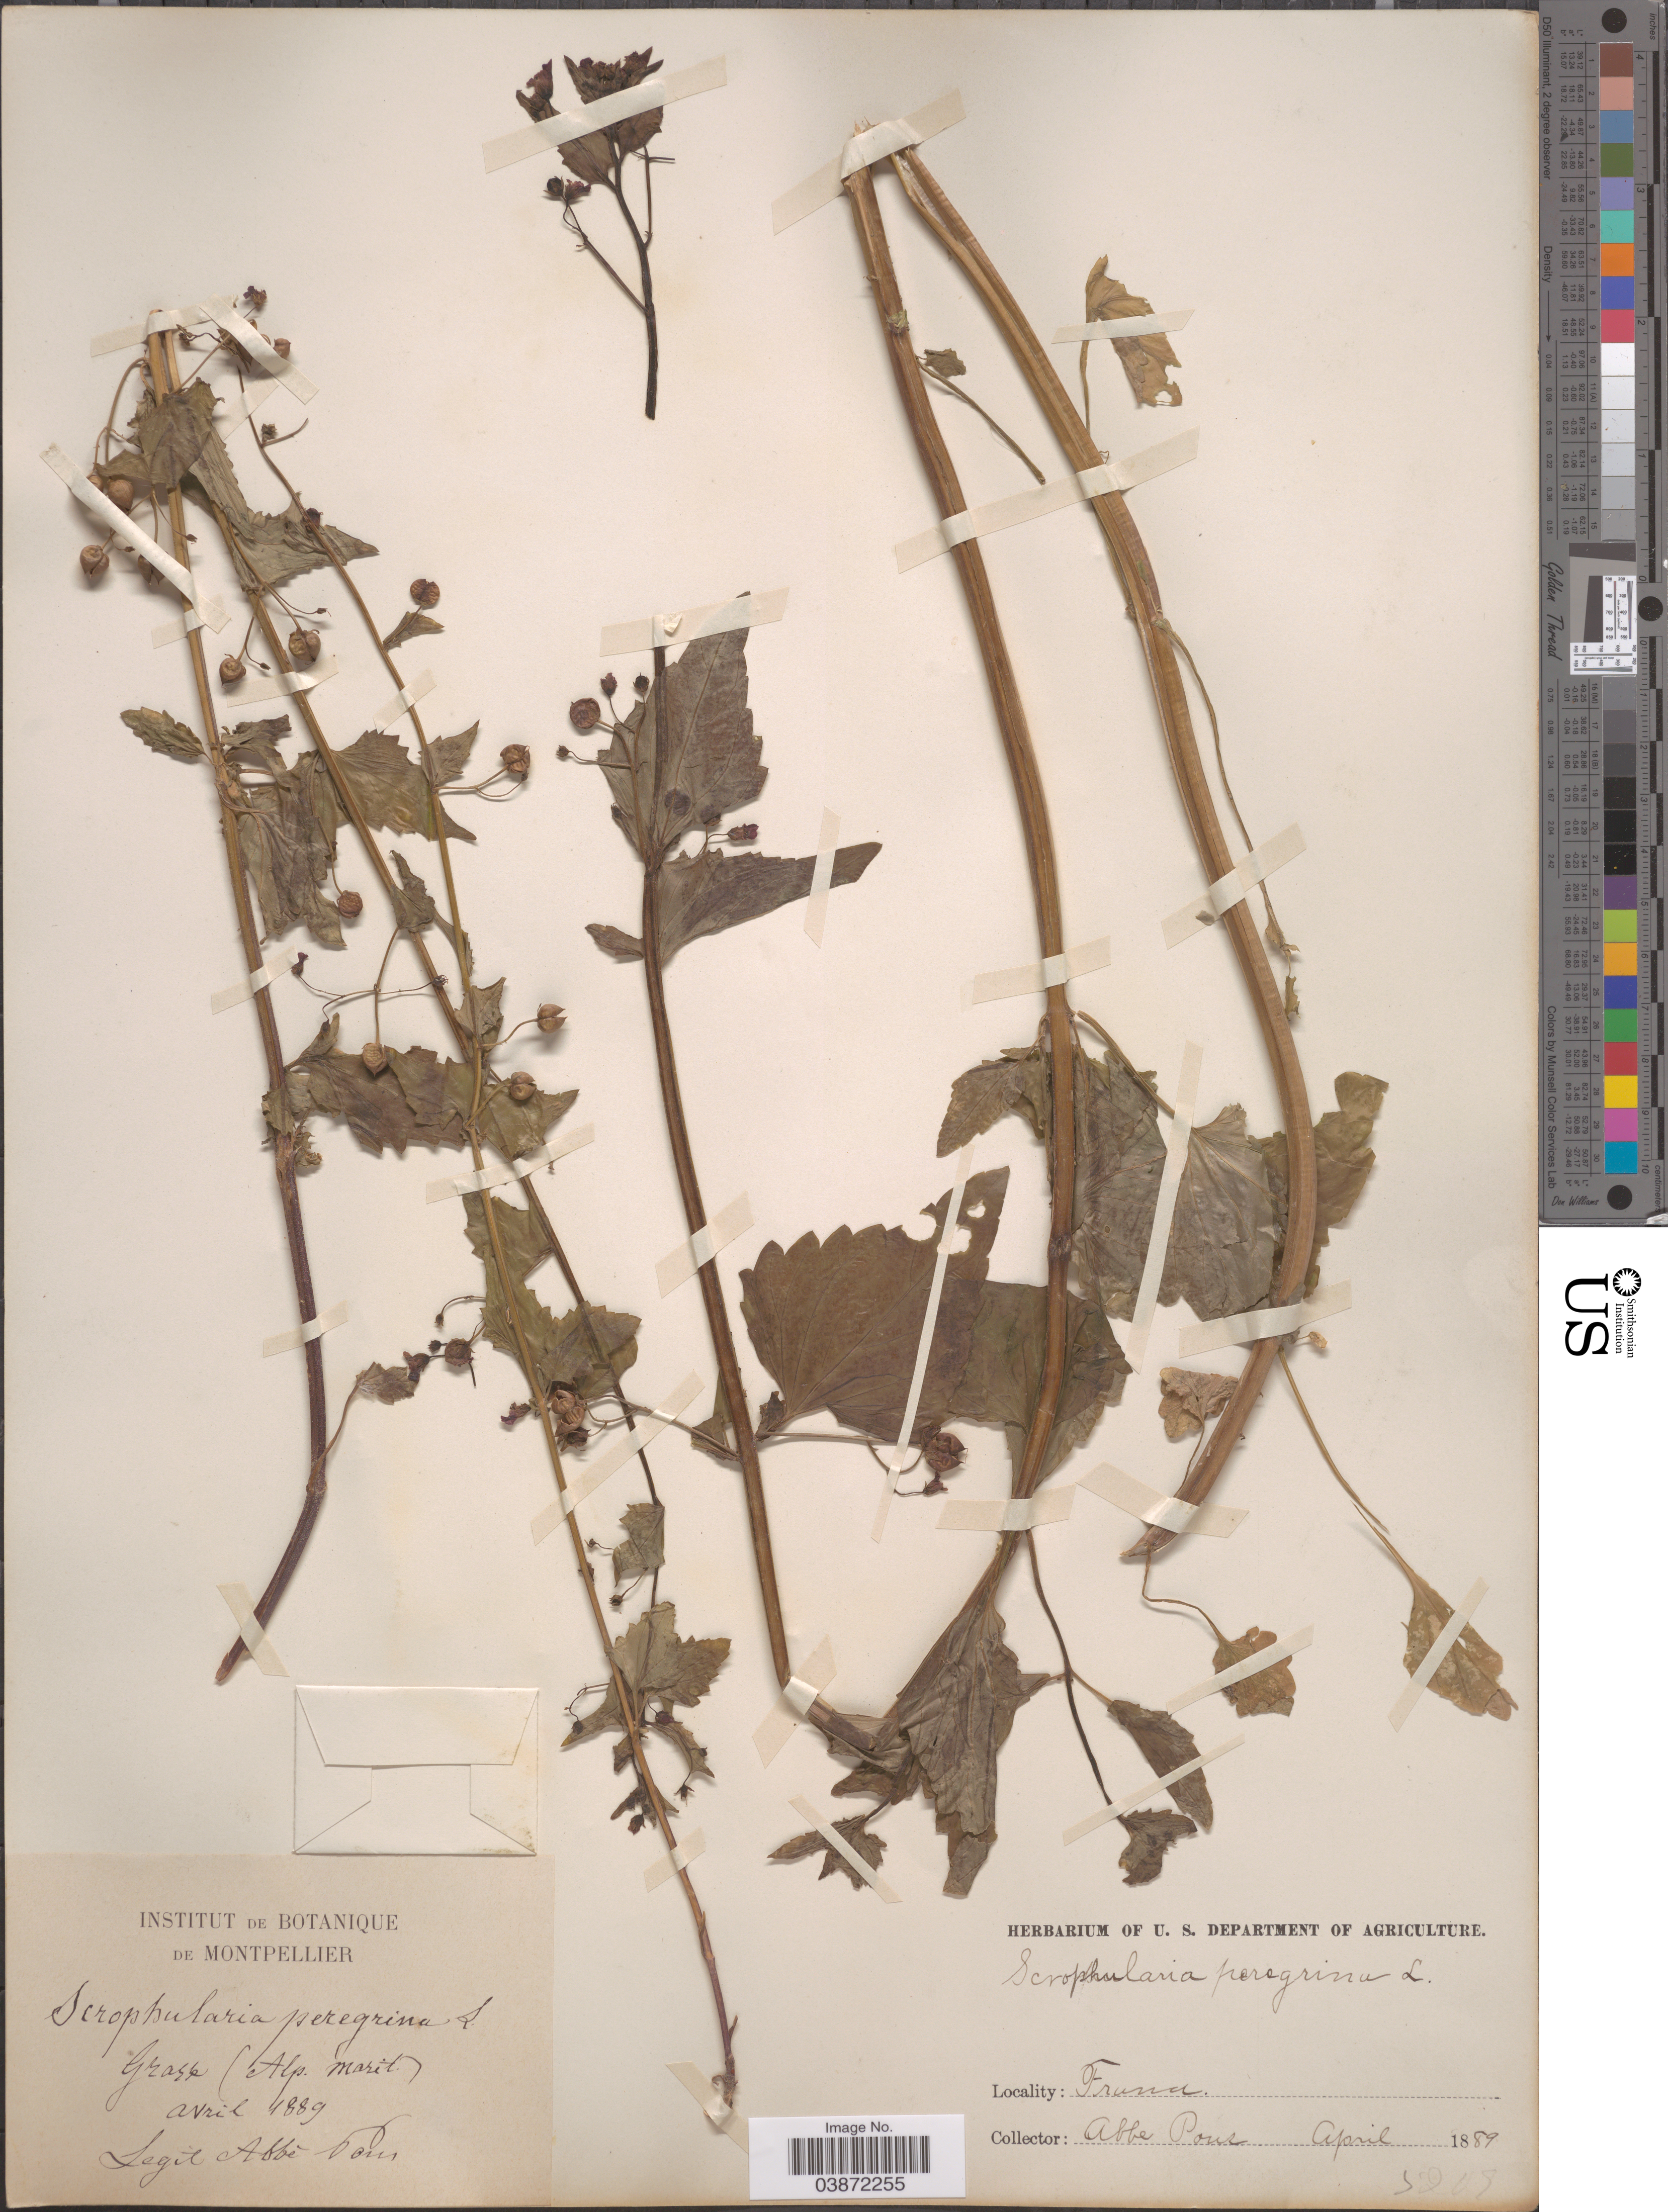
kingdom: Plantae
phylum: Tracheophyta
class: Magnoliopsida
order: Lamiales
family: Scrophulariaceae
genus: Scrophularia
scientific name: Scrophularia peregrina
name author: L.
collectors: A. Pons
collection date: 1889-04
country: France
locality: Grasse (Alp. marit.).